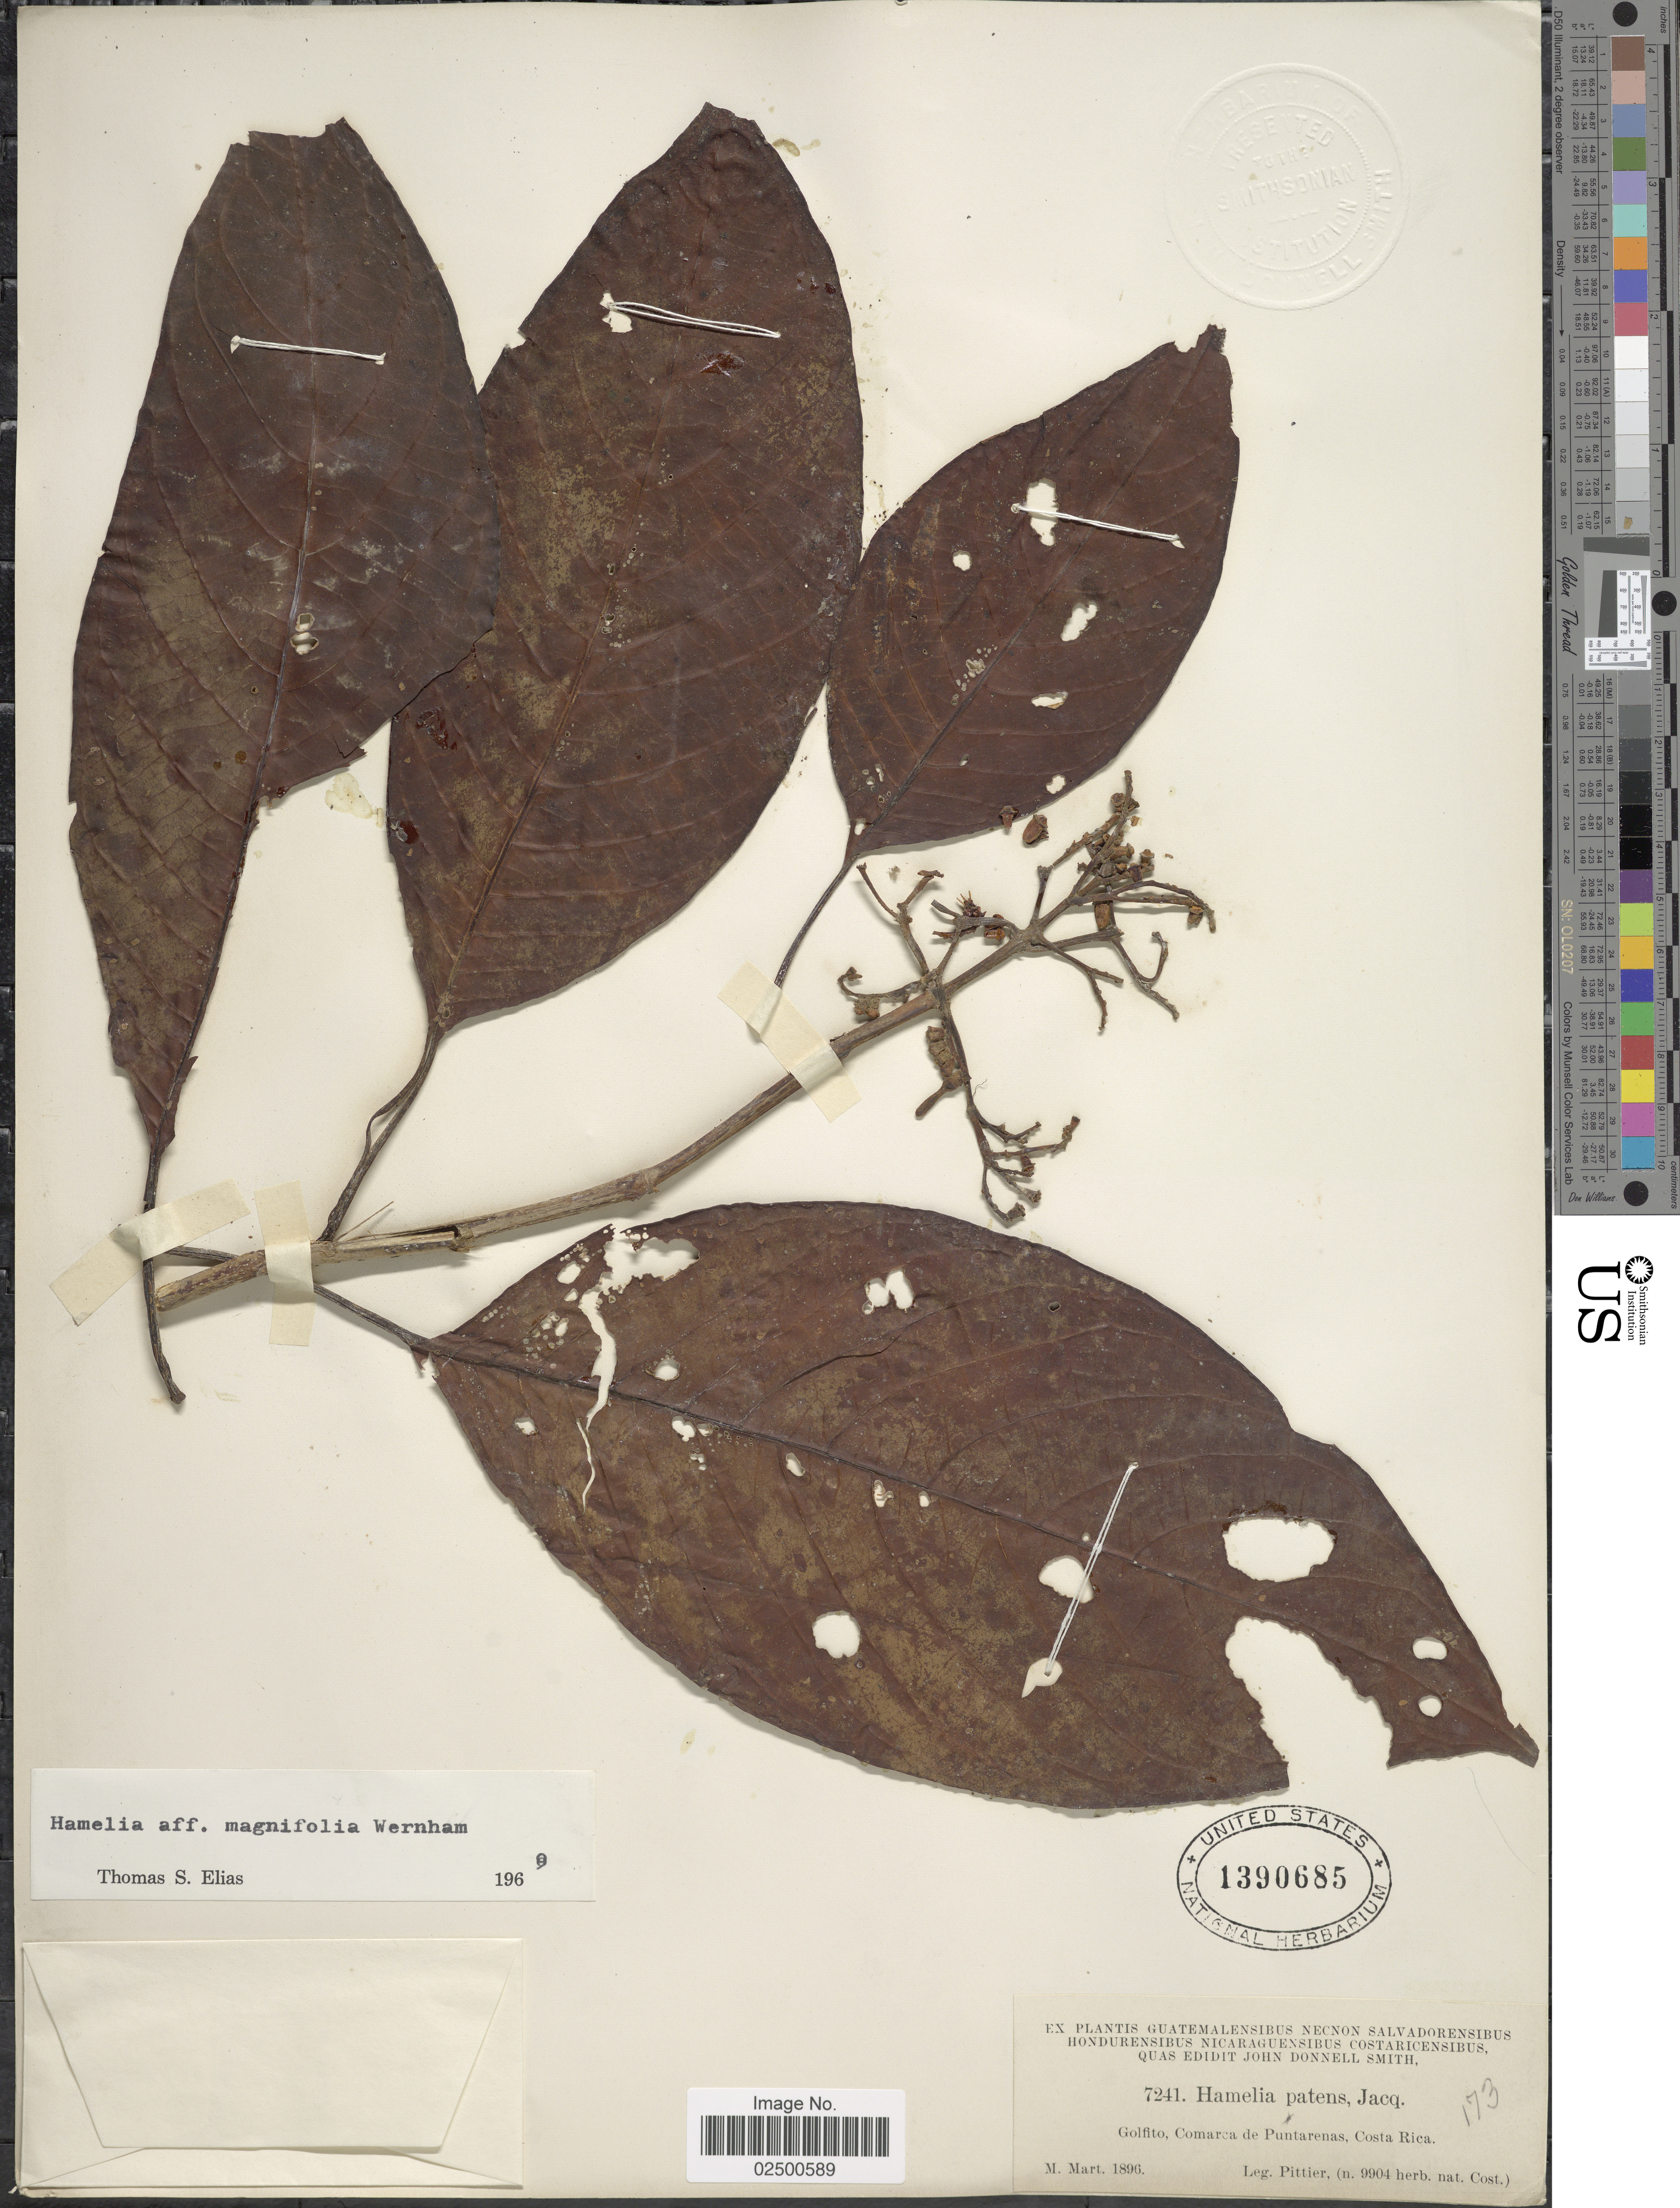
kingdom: Plantae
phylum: Tracheophyta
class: Magnoliopsida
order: Gentianales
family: Rubiaceae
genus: Hamelia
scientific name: Hamelia magnifolia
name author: Wernham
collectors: Pittier, --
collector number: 9904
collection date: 1896-03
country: Costa Rica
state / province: Puntarenas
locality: Golfito, Comarca de Puntarenas.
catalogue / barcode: US 1390685